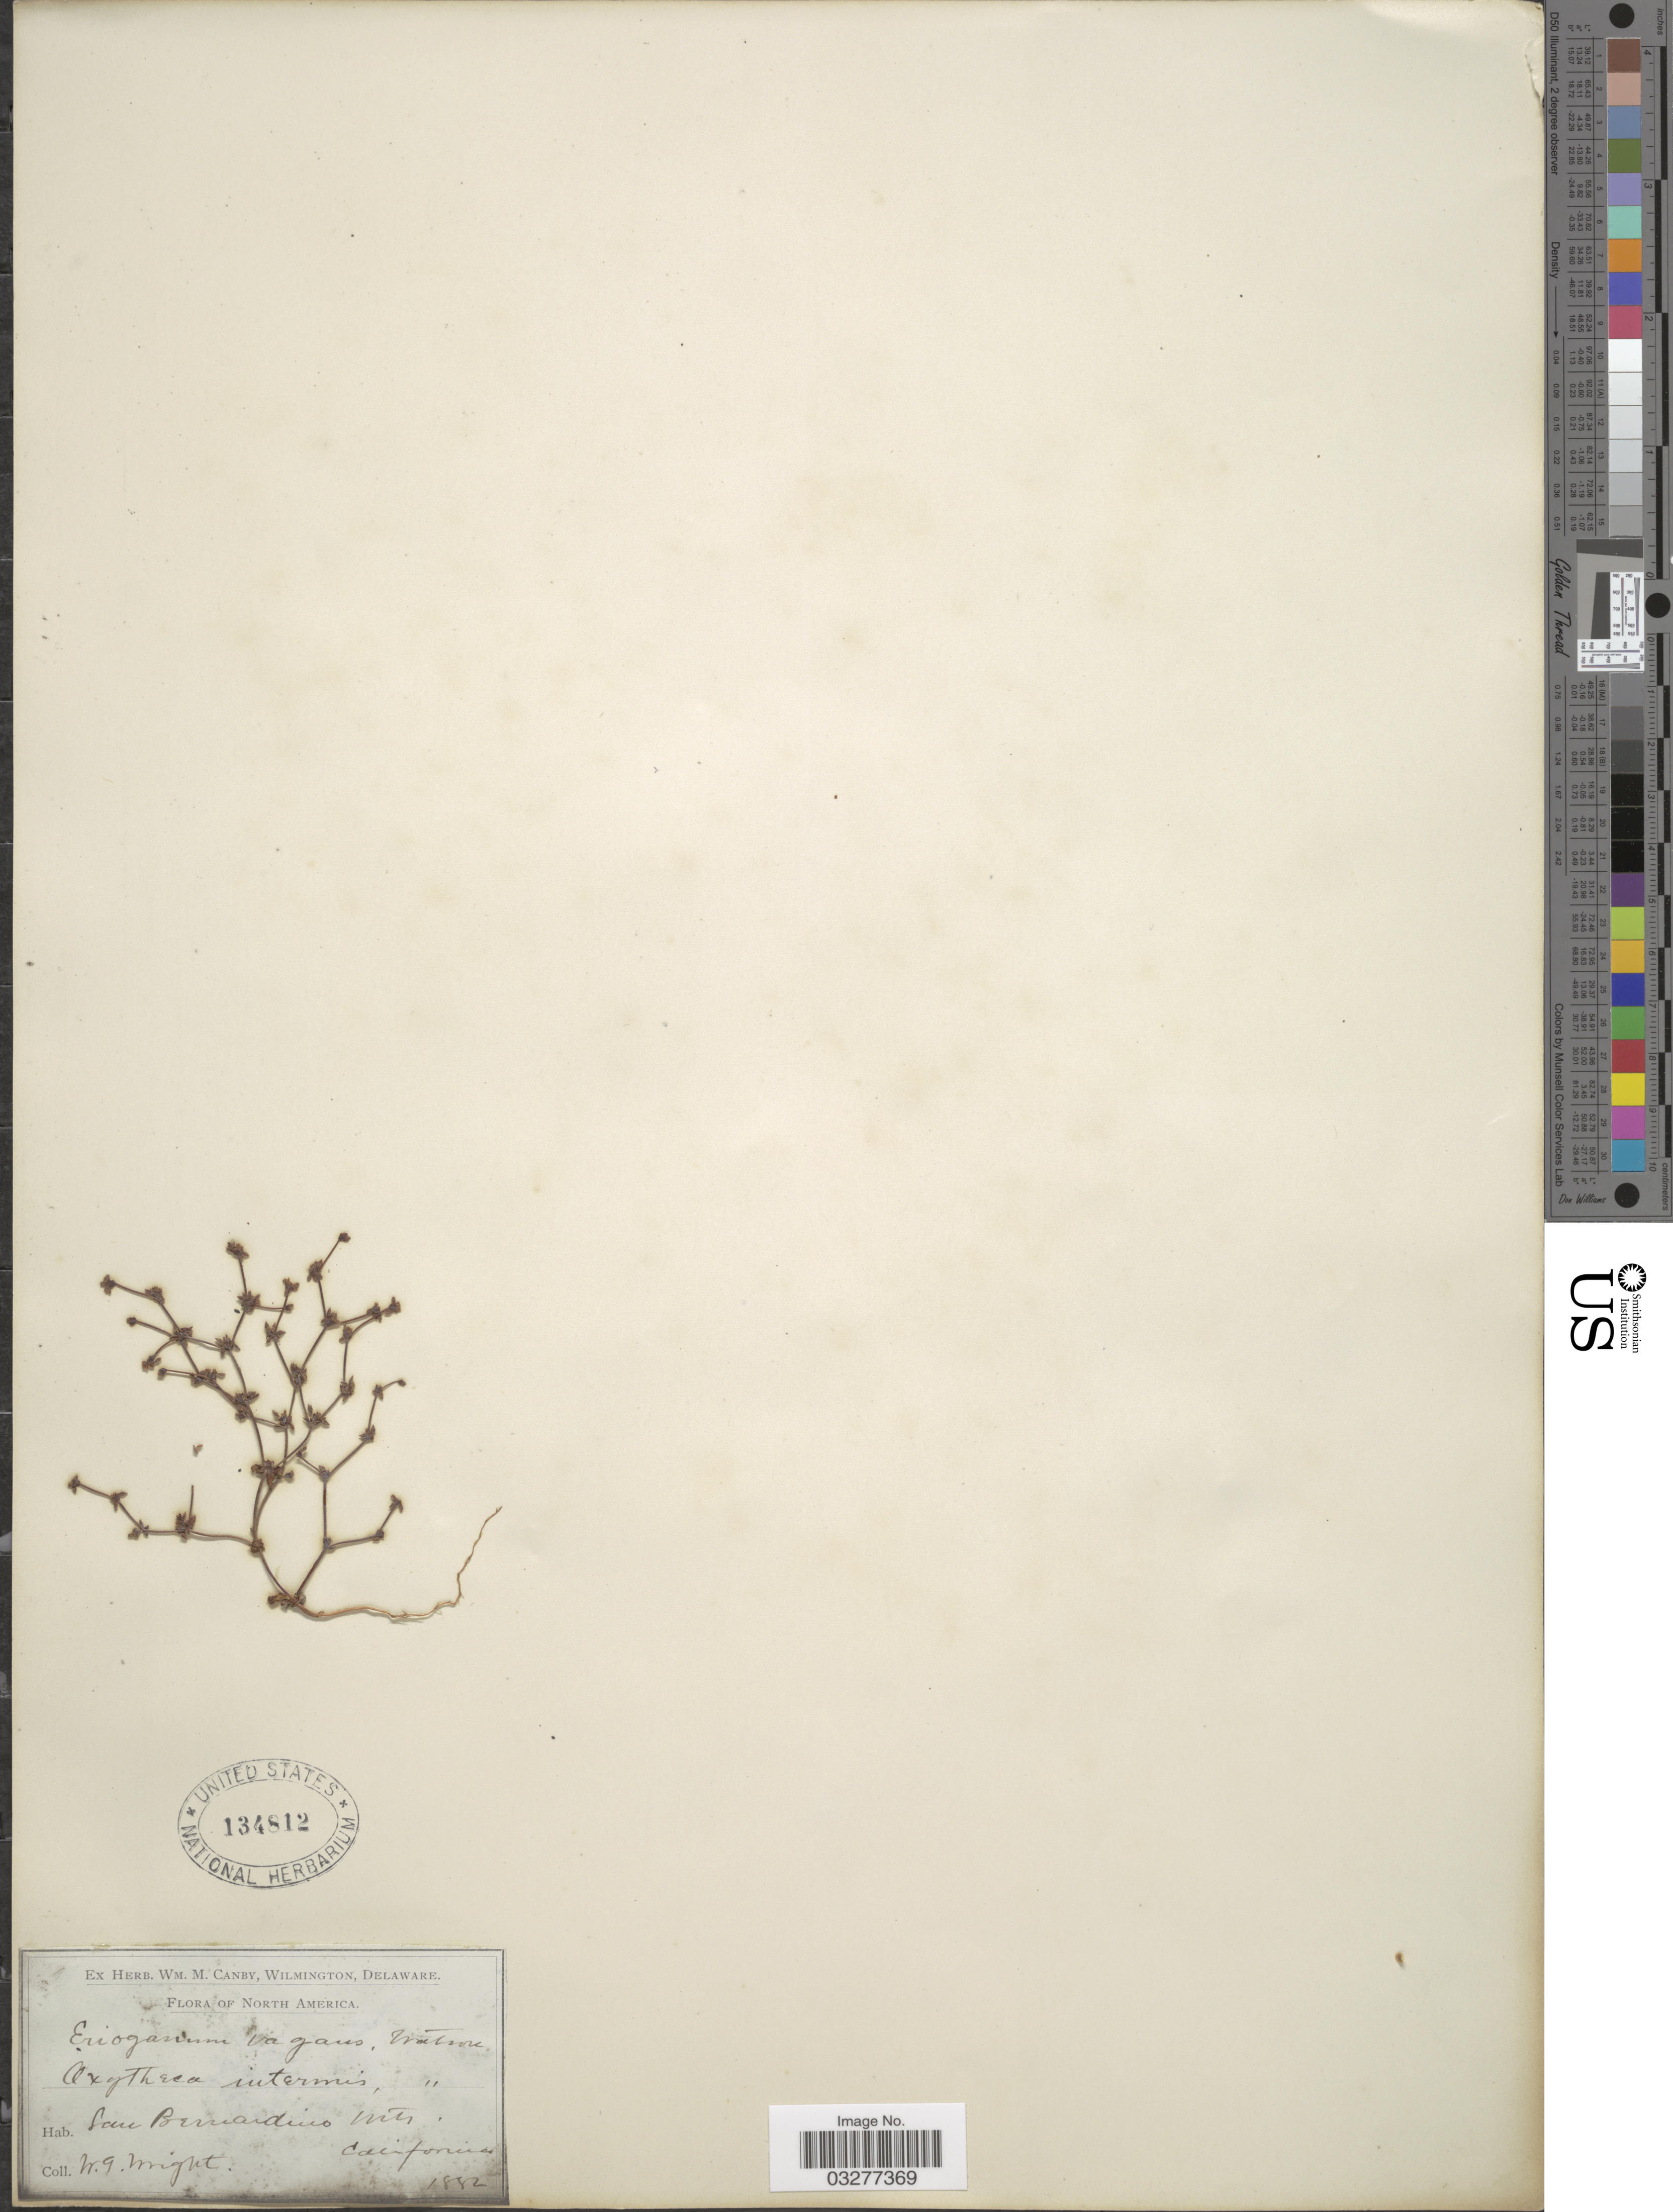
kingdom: Plantae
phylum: Tracheophyta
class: Magnoliopsida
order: Caryophyllales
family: Polygonaceae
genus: Eriogonum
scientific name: Eriogonum inerme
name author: (S. Watson) Jeps.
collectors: W. G. Wright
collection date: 1882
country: United States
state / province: California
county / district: San Bernardino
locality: San Bernardino Mts.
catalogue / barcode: US 134812